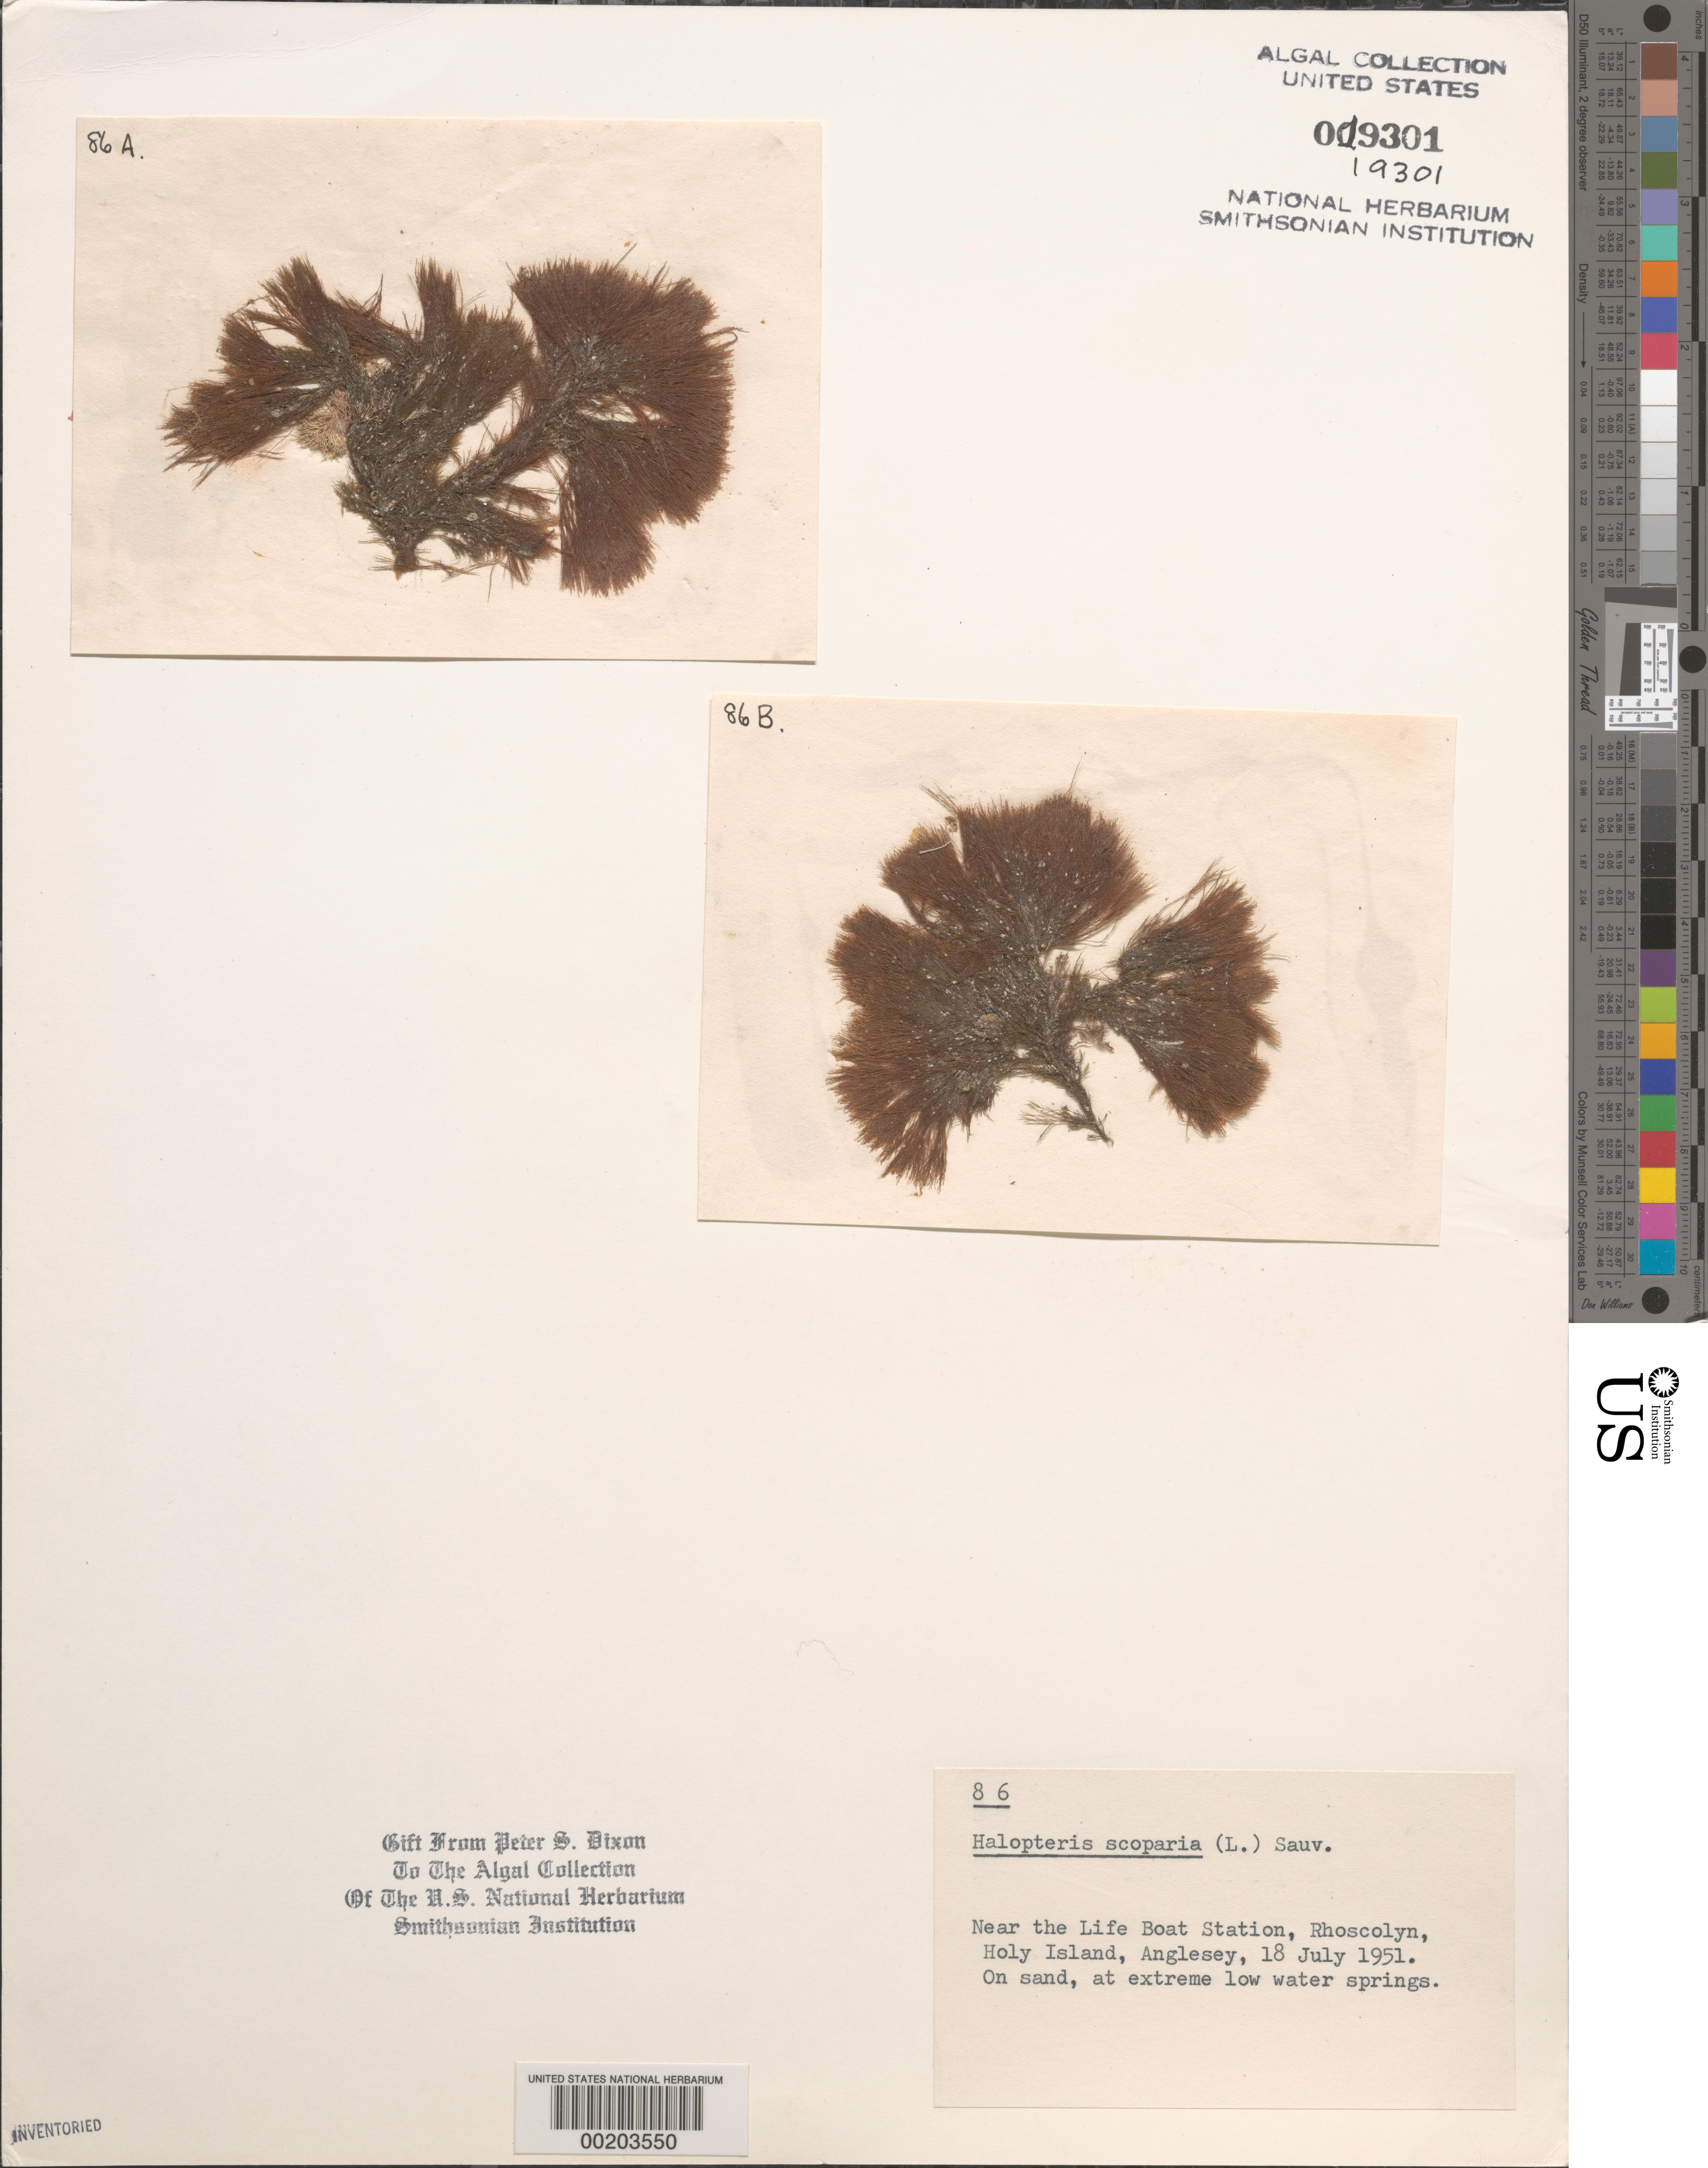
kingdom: Chromista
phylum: Ochrophyta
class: Phaeophyceae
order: Sphacelariales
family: Stypocaulaceae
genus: Halopteris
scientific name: Halopteris scoparia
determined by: Dixon, P. S.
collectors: P. S. Dixon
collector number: PSD 86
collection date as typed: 18 Jul 1951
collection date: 1951-07-18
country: United Kingdom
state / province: Wales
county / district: Gwynedd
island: Anglesey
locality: Holy Island, Rhoscolyn, near life boat station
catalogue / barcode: US 19301